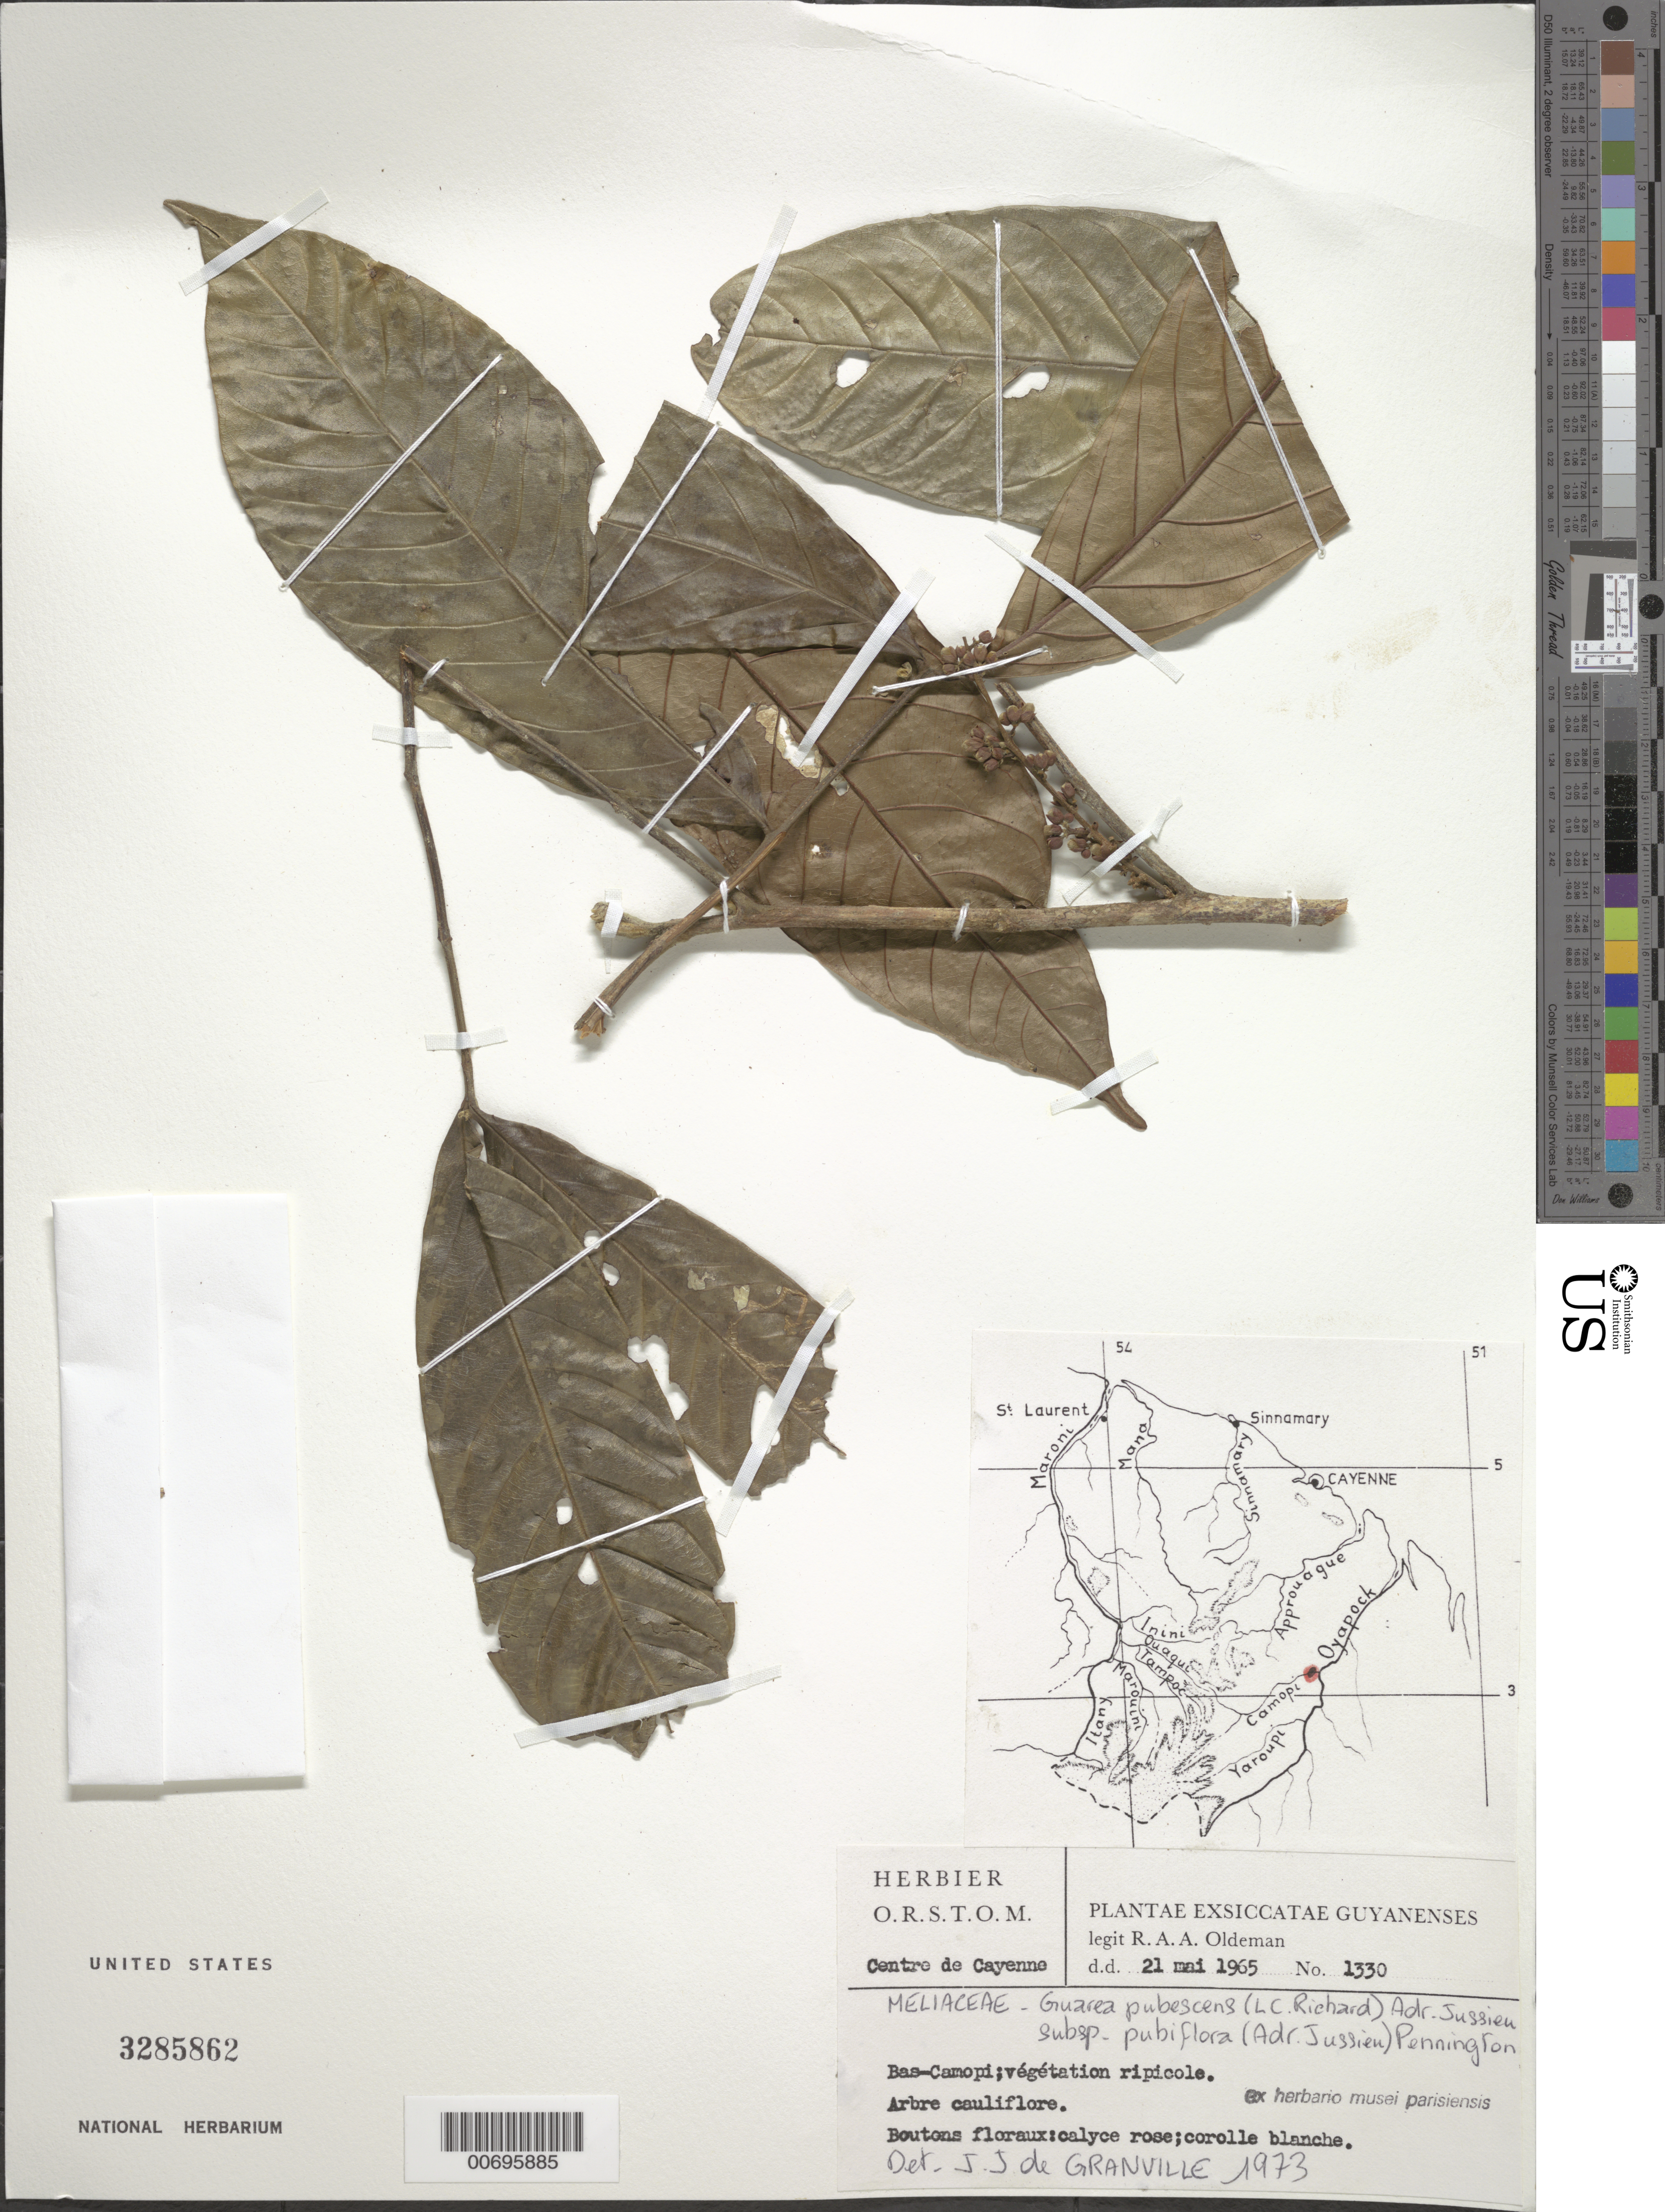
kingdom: Plantae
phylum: Tracheophyta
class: Magnoliopsida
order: Sapindales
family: Meliaceae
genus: Guarea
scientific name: Guarea pubescens subsp. pubiflora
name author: (J. Juss.) T.D. Penn.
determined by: Granville, J. J. de, (CAY), Institut de Recherche pour le Developpement (IRD) (FRENCH GUIANA)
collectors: R. Oldeman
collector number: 1330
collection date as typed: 21-May-65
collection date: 1965-05-21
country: French Guiana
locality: Rivière Bas-Camopi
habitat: Végétation ripicole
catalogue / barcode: US 3285862